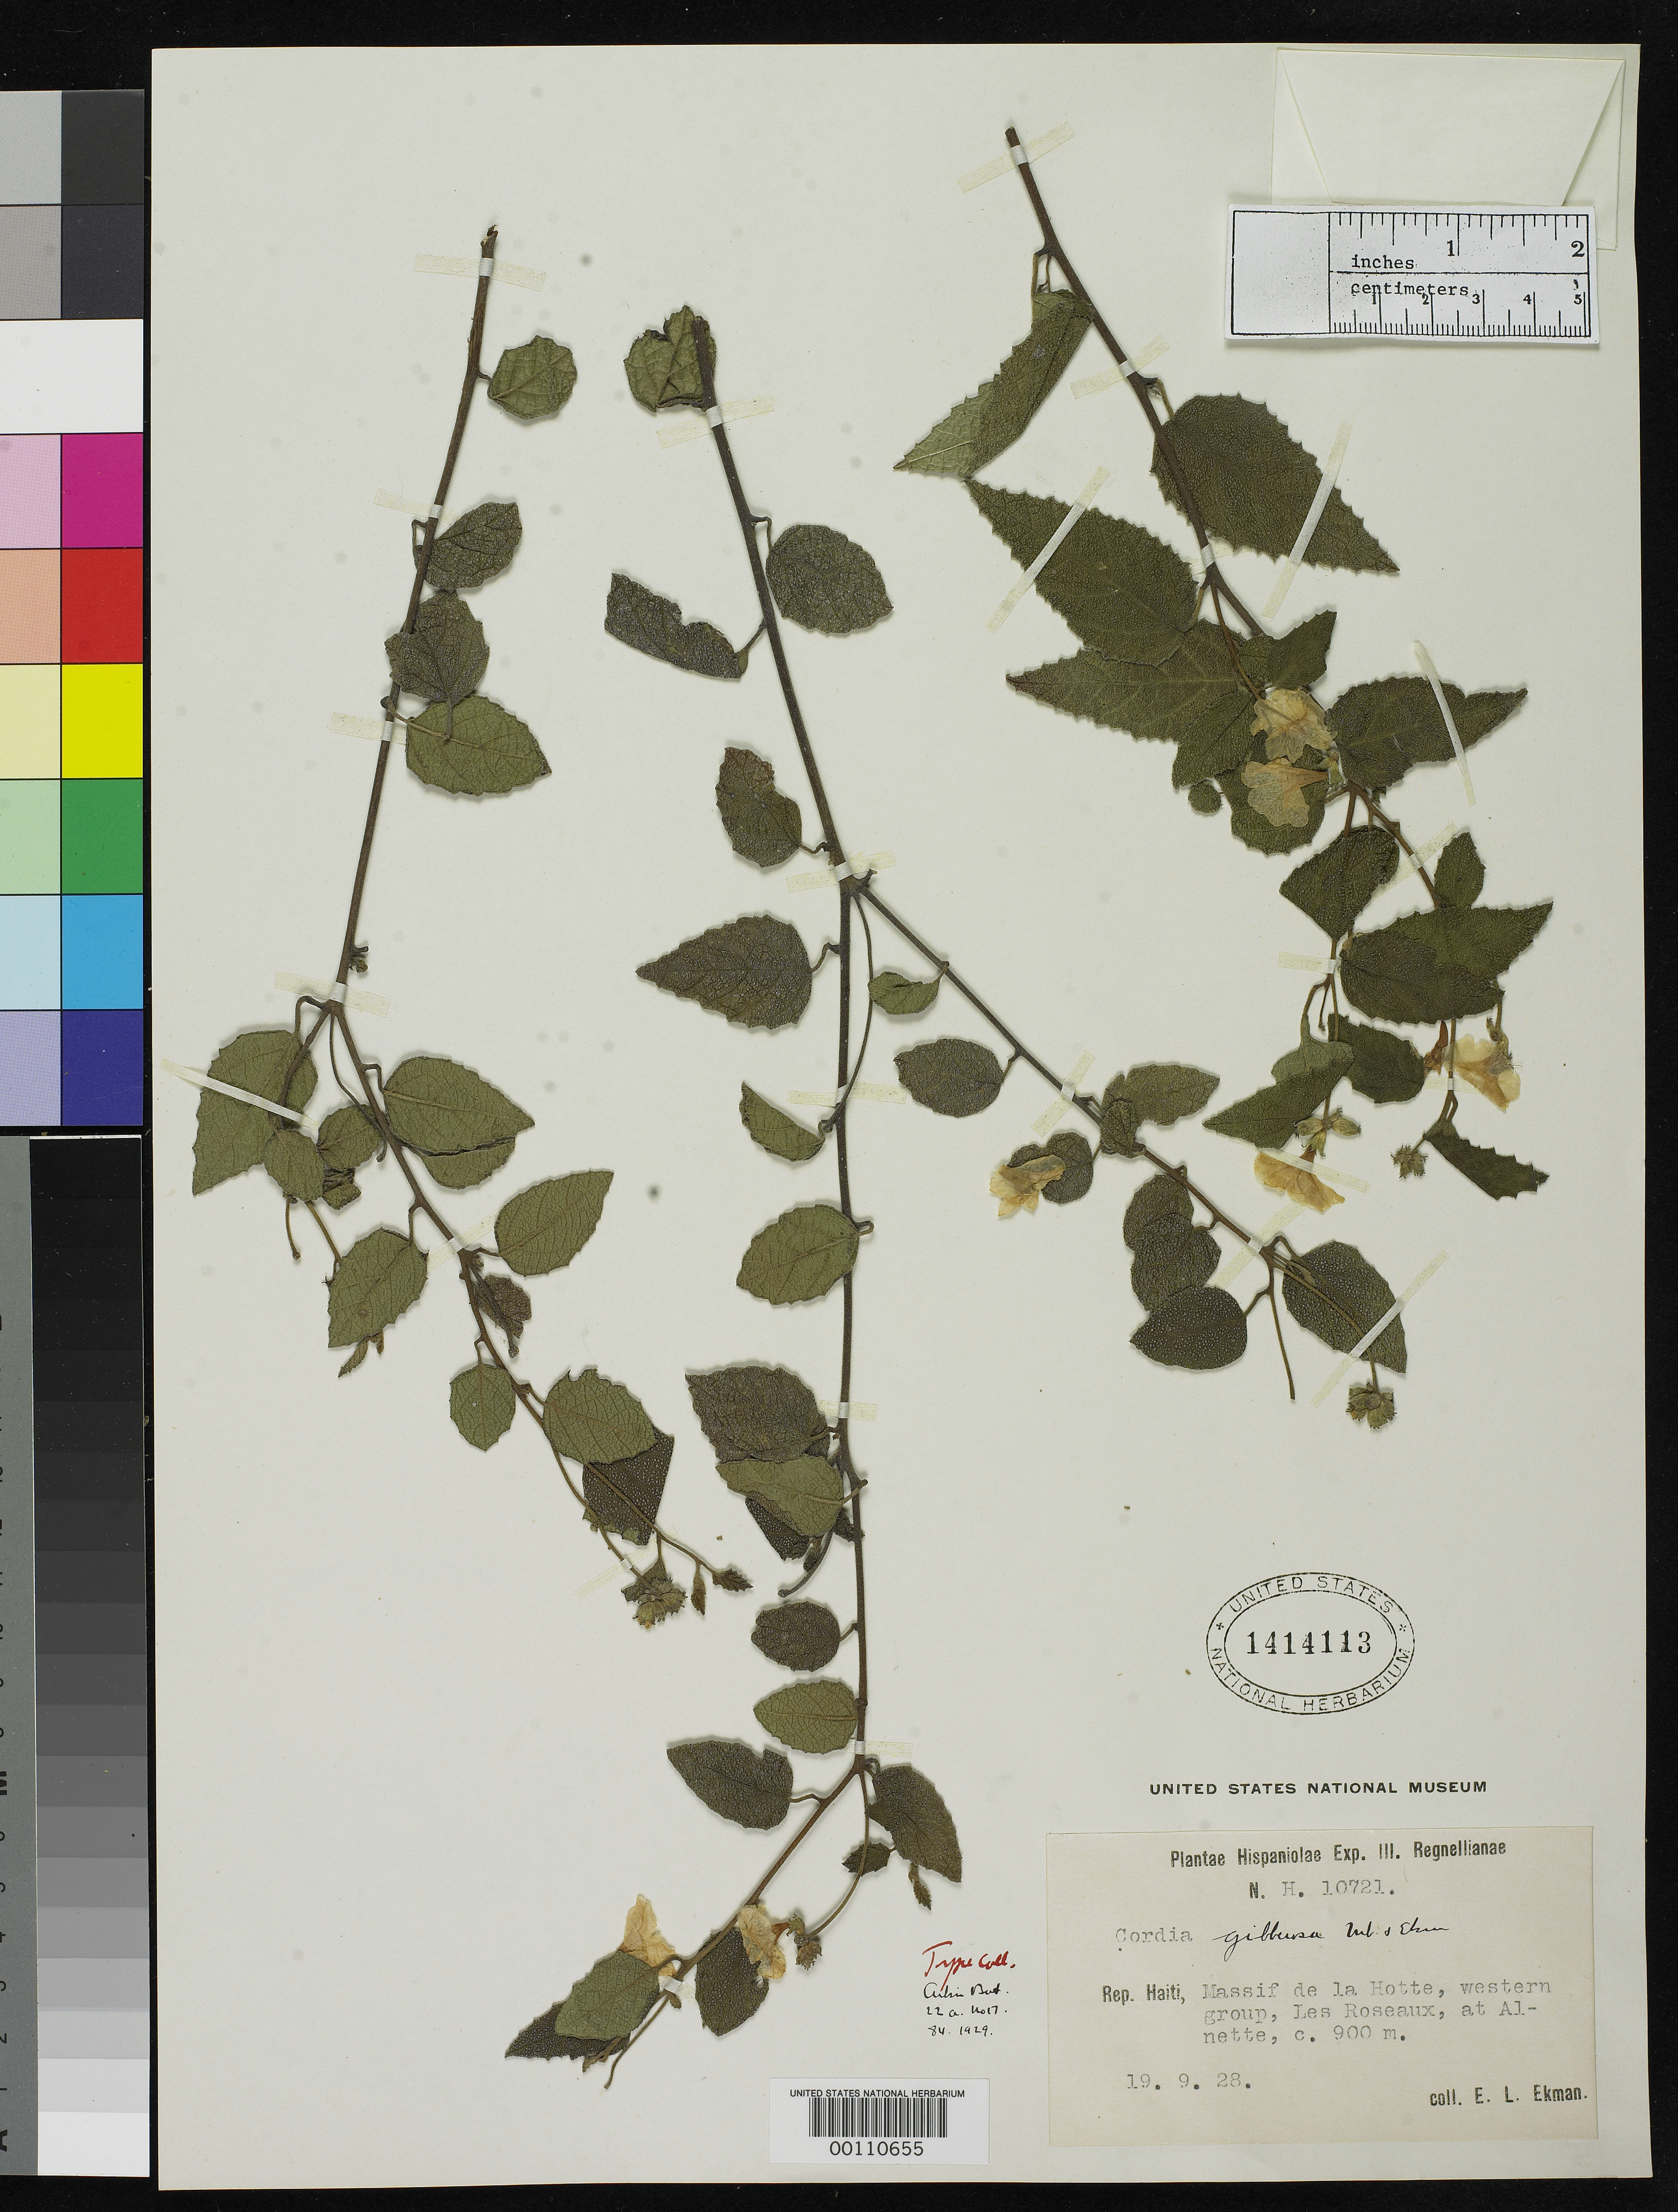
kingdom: Plantae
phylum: Tracheophyta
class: Magnoliopsida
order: Boraginales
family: Cordiaceae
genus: Cordia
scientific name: Cordia gibberosa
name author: Urb. & Ekman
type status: Isotype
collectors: E. L. Ekman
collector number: H 10721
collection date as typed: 19 Sep 1928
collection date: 1928-09-19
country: Haiti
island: Hispaniola Island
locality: Massif de La Hotte, western group, less Roseaux at Alnette.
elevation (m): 900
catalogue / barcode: US 1414113